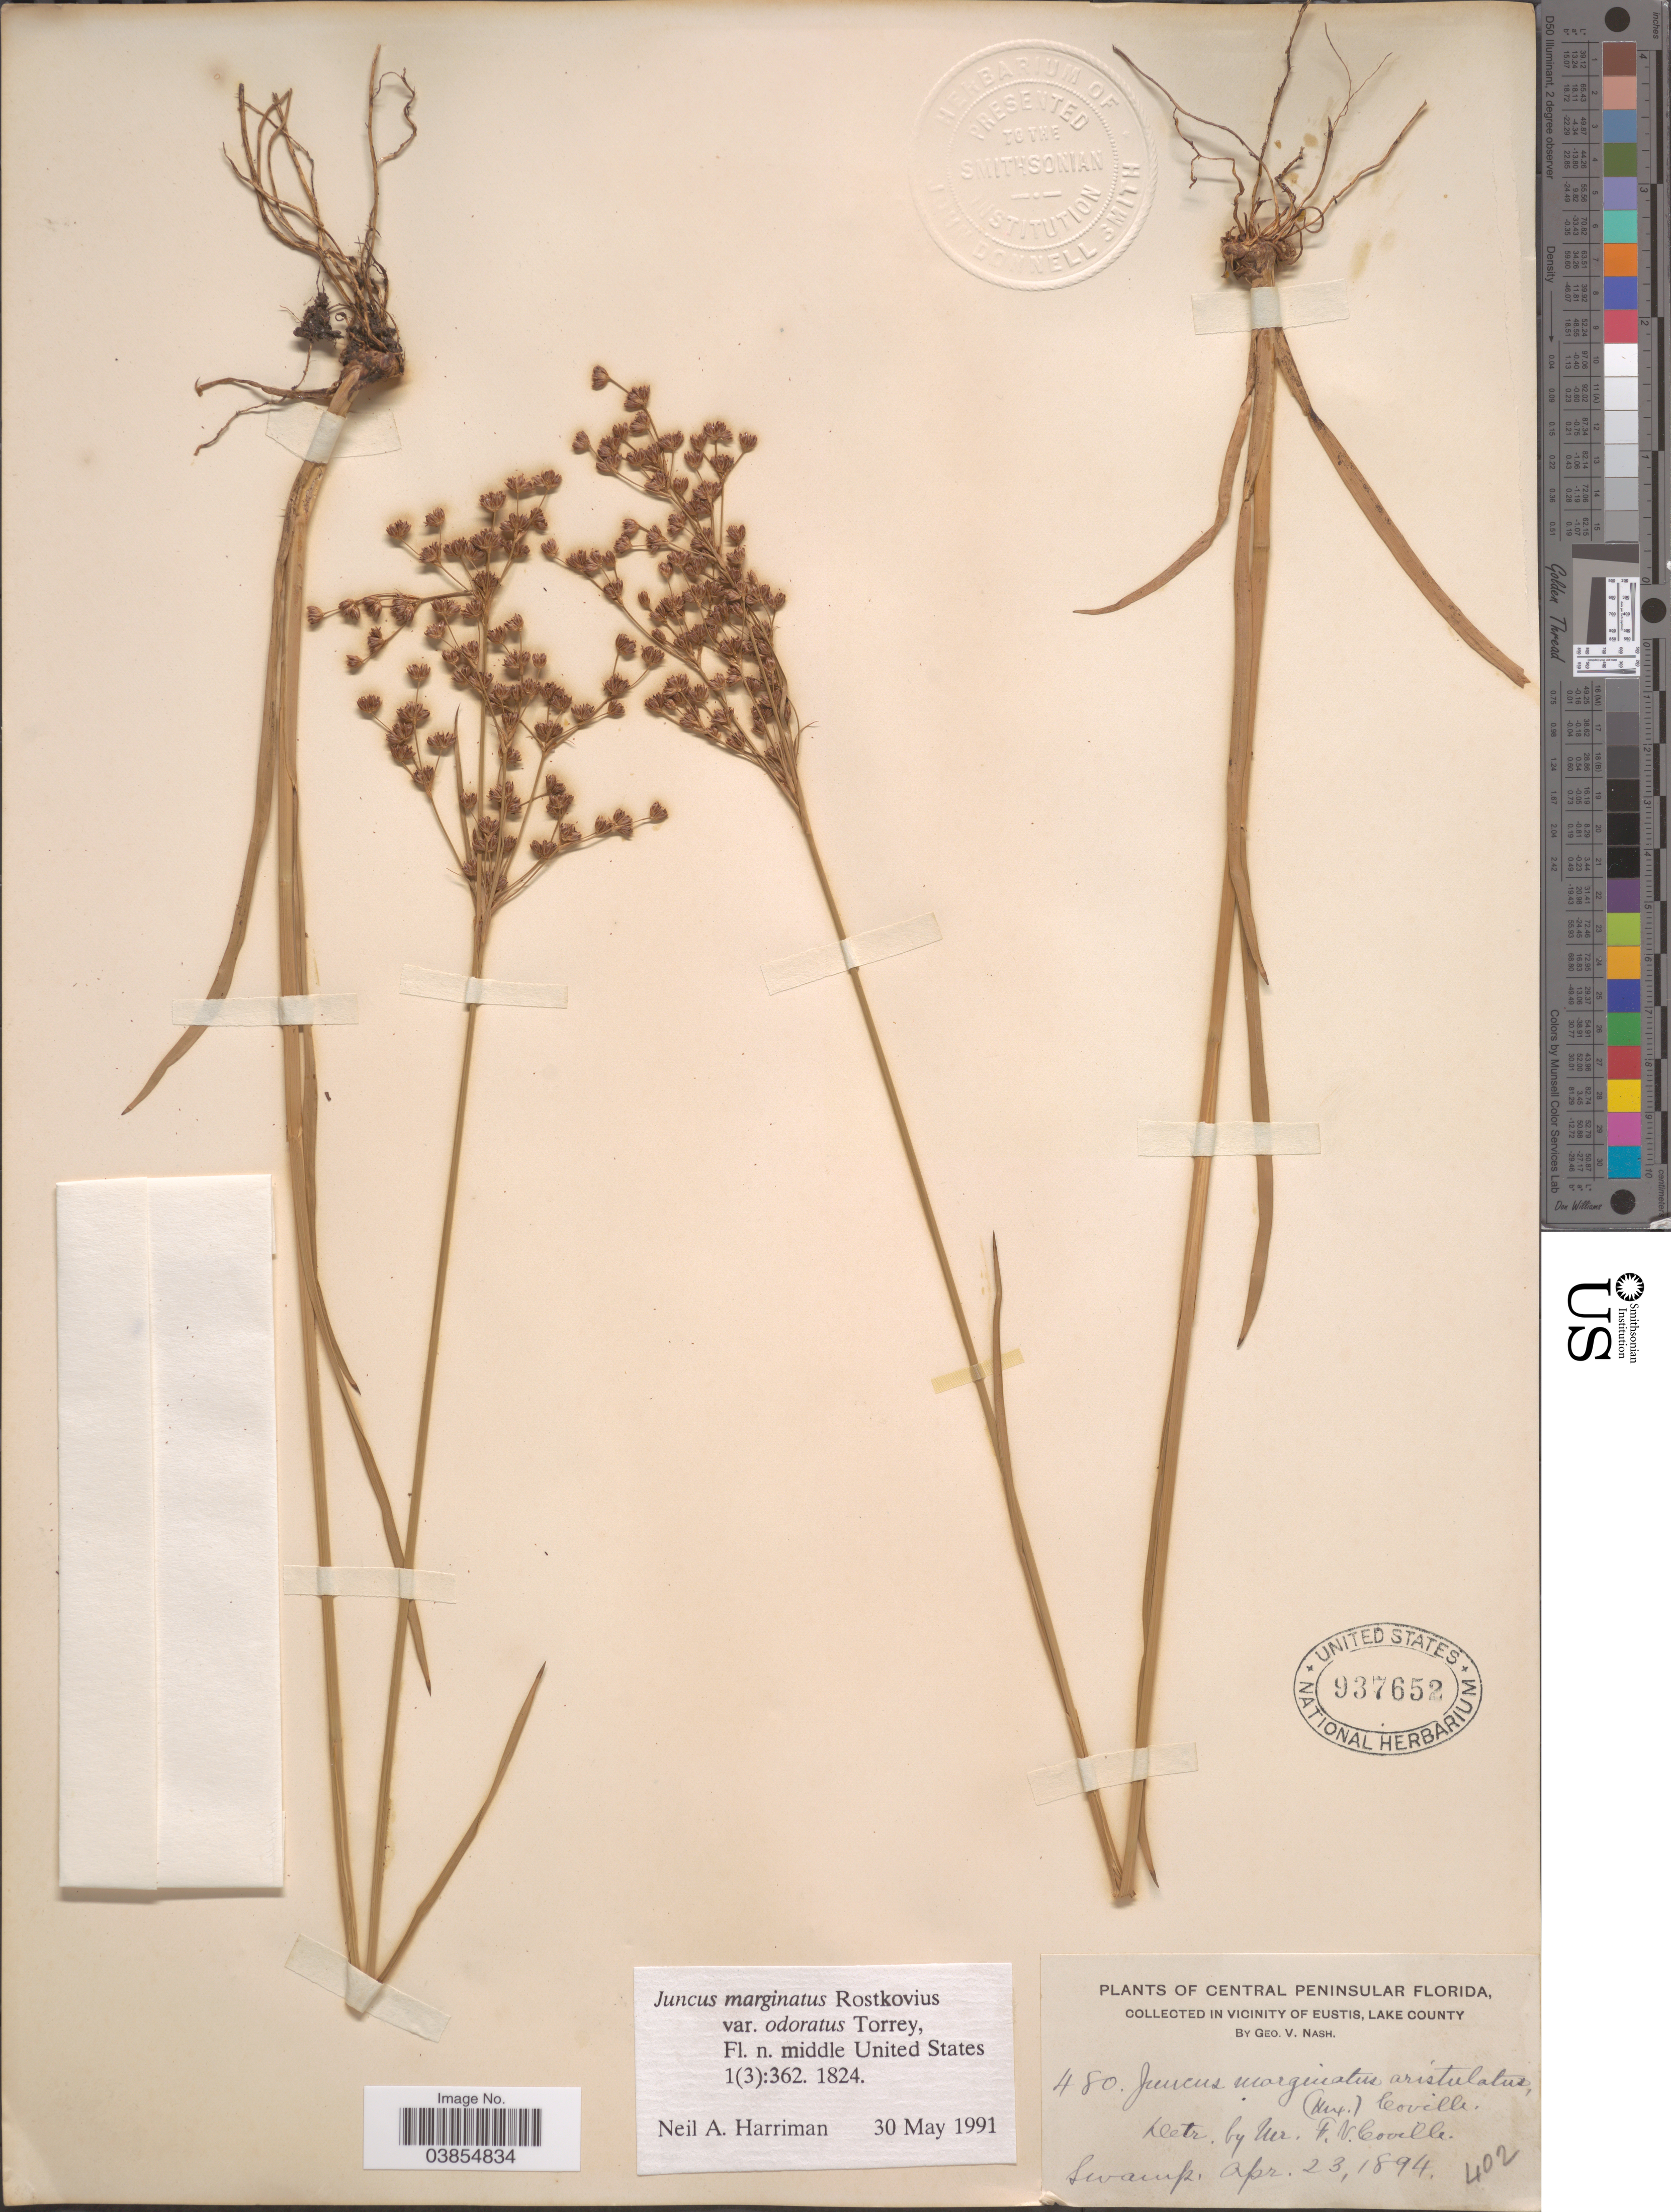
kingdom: Plantae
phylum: Tracheophyta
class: Liliopsida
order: Poales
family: Juncaceae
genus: Juncus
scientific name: Juncus marginatus var. odoratus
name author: Torr.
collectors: G. V. Nash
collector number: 480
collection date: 1894-04-23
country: United States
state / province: Florida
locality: Central Peninsular Florida. In vicinity of Eustis, Lake County.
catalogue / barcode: US 937652